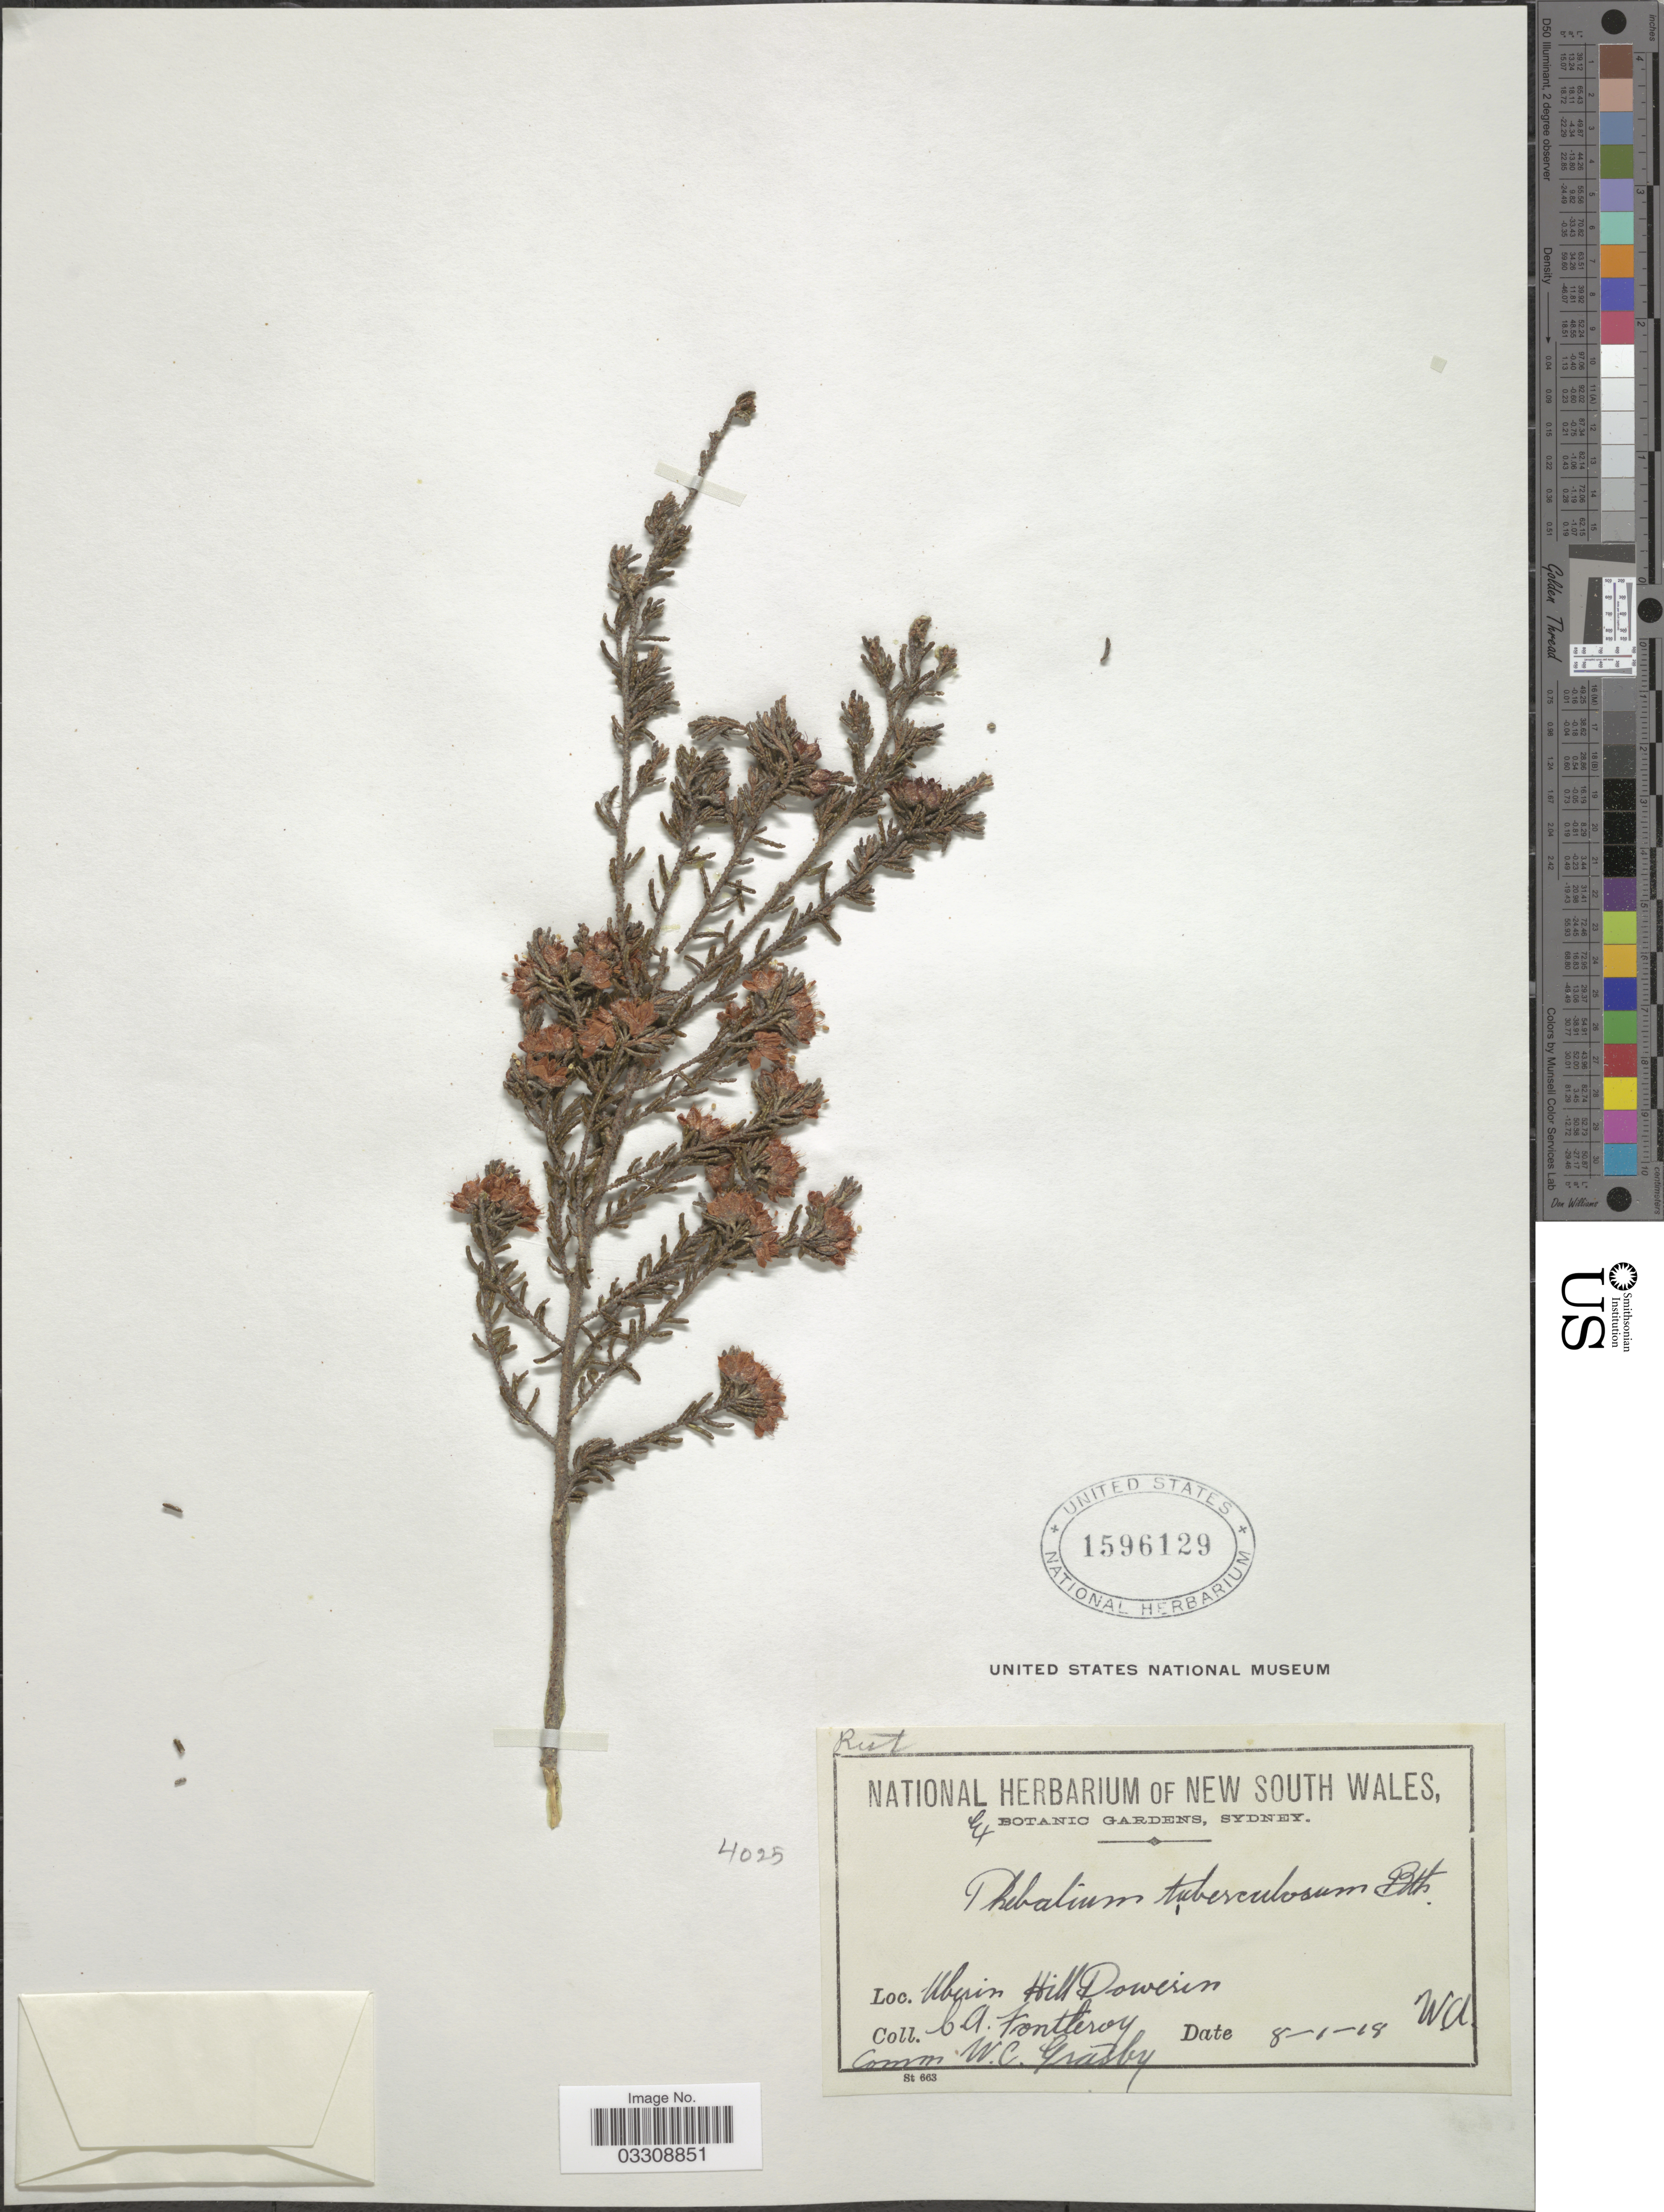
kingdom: Plantae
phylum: Tracheophyta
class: Magnoliopsida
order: Sapindales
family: Rutaceae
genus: Phebalium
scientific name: Phebalium tuberculosum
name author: Benth.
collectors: C. A. Fontleroy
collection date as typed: Transcribed d/m/y: 8/1/18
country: Australia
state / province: New South Wales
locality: Uberin Hill, Dowerin.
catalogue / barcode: US 1596129